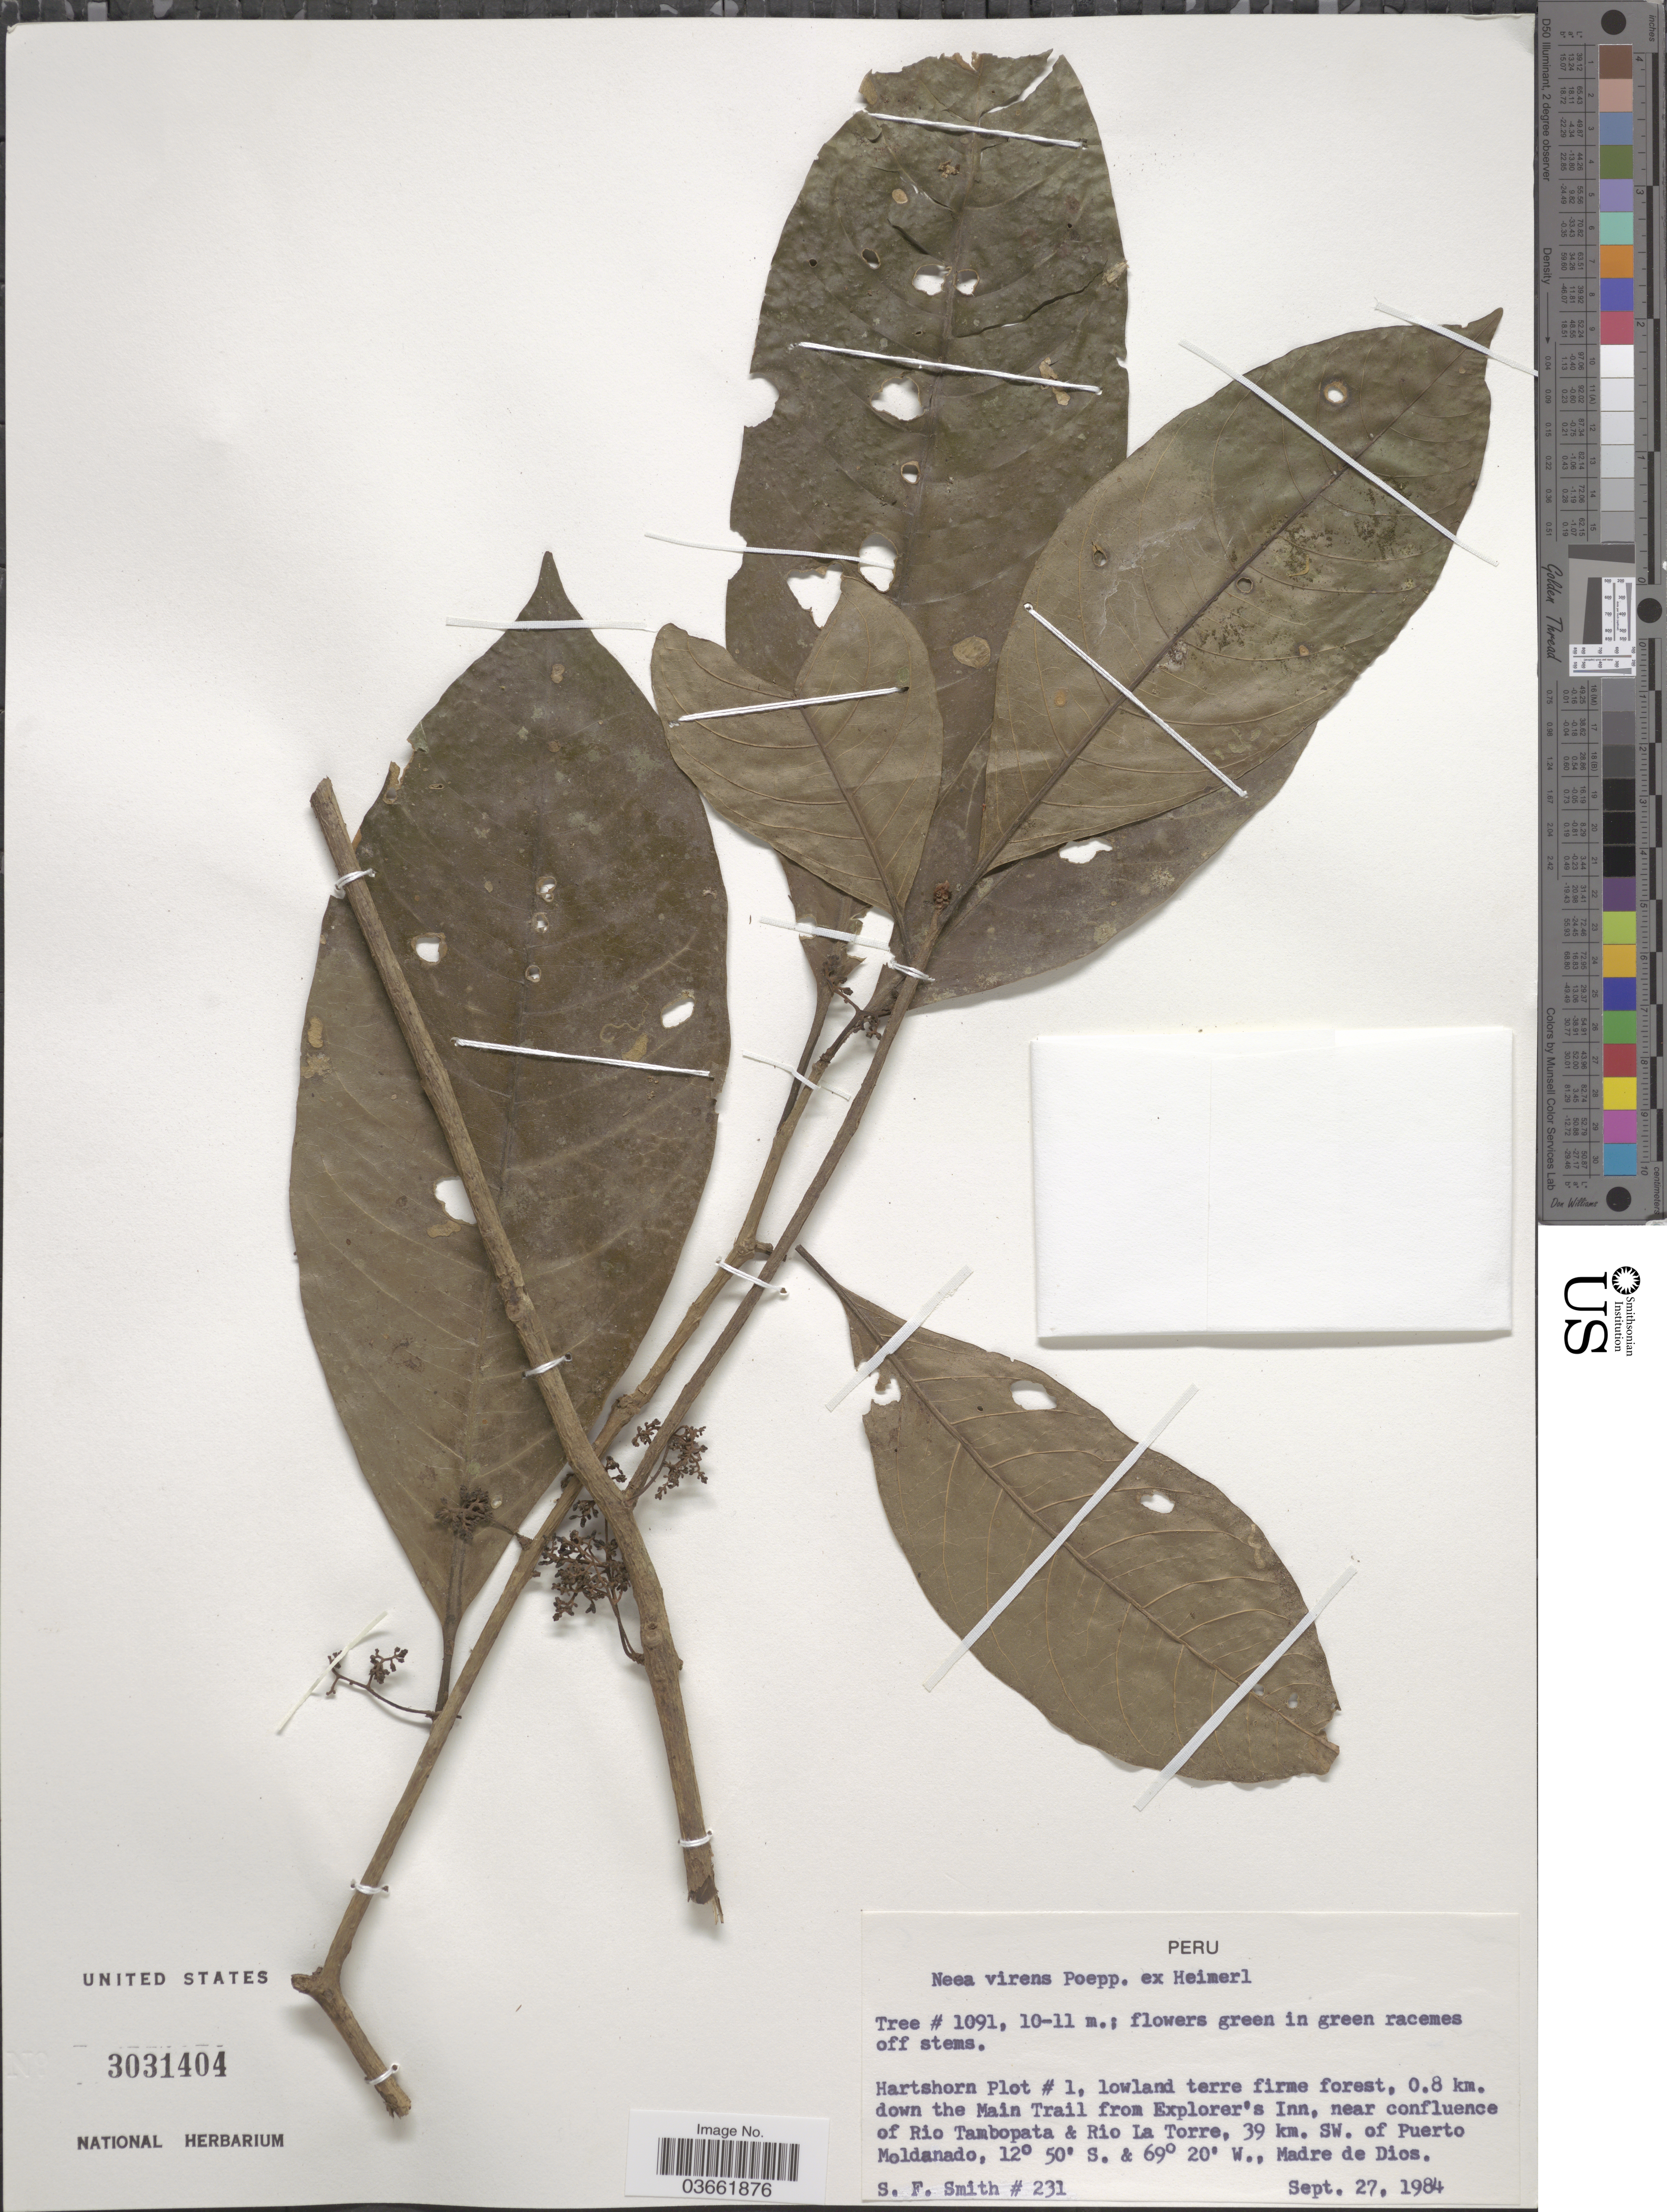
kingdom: Plantae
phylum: Tracheophyta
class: Magnoliopsida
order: Caryophyllales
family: Nyctaginaceae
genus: Neea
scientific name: Neea virens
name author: Poepp. ex Heimerl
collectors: S.F. Smith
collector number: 231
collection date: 1984-09-27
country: Peru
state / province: Madre de Dios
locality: Hartshorn Plot # 1, lowland terre firme forest, 0.8 km. down the Main Trail from Explorer's Inn, near confluence of Rio Tambopata & Rio La Torre, 39 km. SW. of Puerto Moldanado.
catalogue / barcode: US 3031404